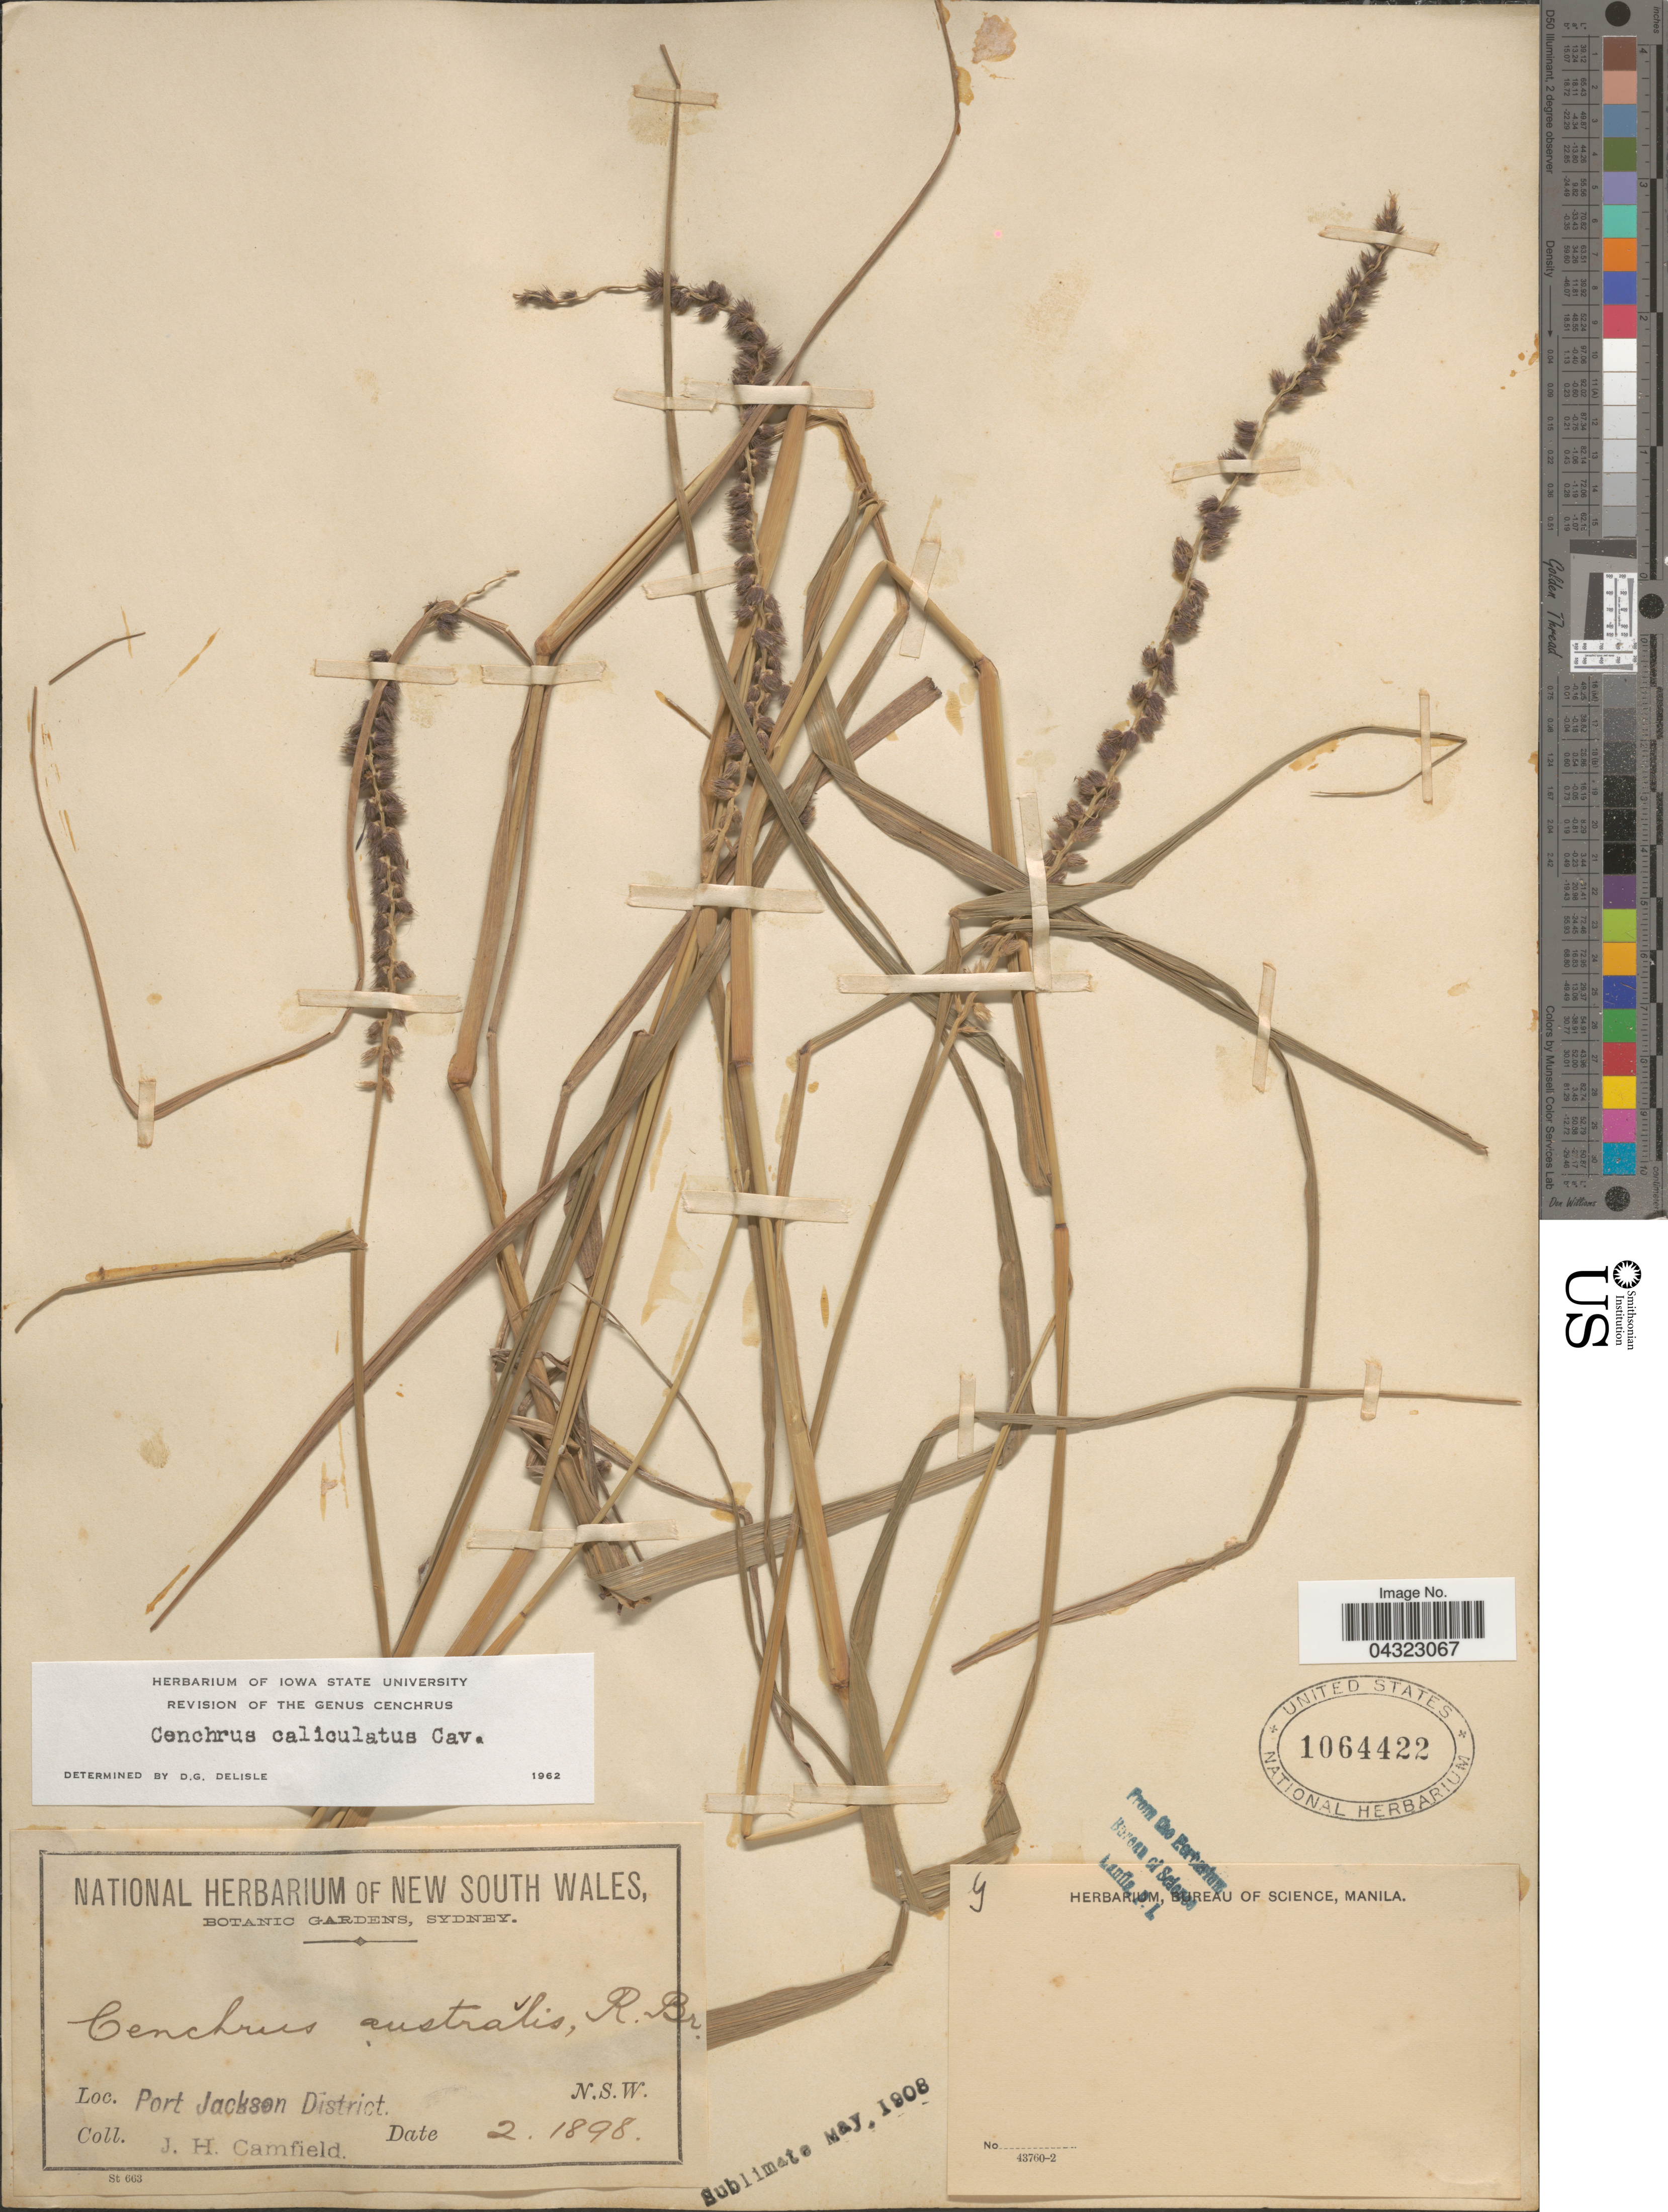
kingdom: Plantae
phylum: Tracheophyta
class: Liliopsida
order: Poales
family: Poaceae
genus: Cenchrus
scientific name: Cenchrus caliculatus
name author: Cav.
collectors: J. Camfield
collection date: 1898-02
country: Australia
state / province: New South Wales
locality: Port Jackson District.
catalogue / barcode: US 1064422